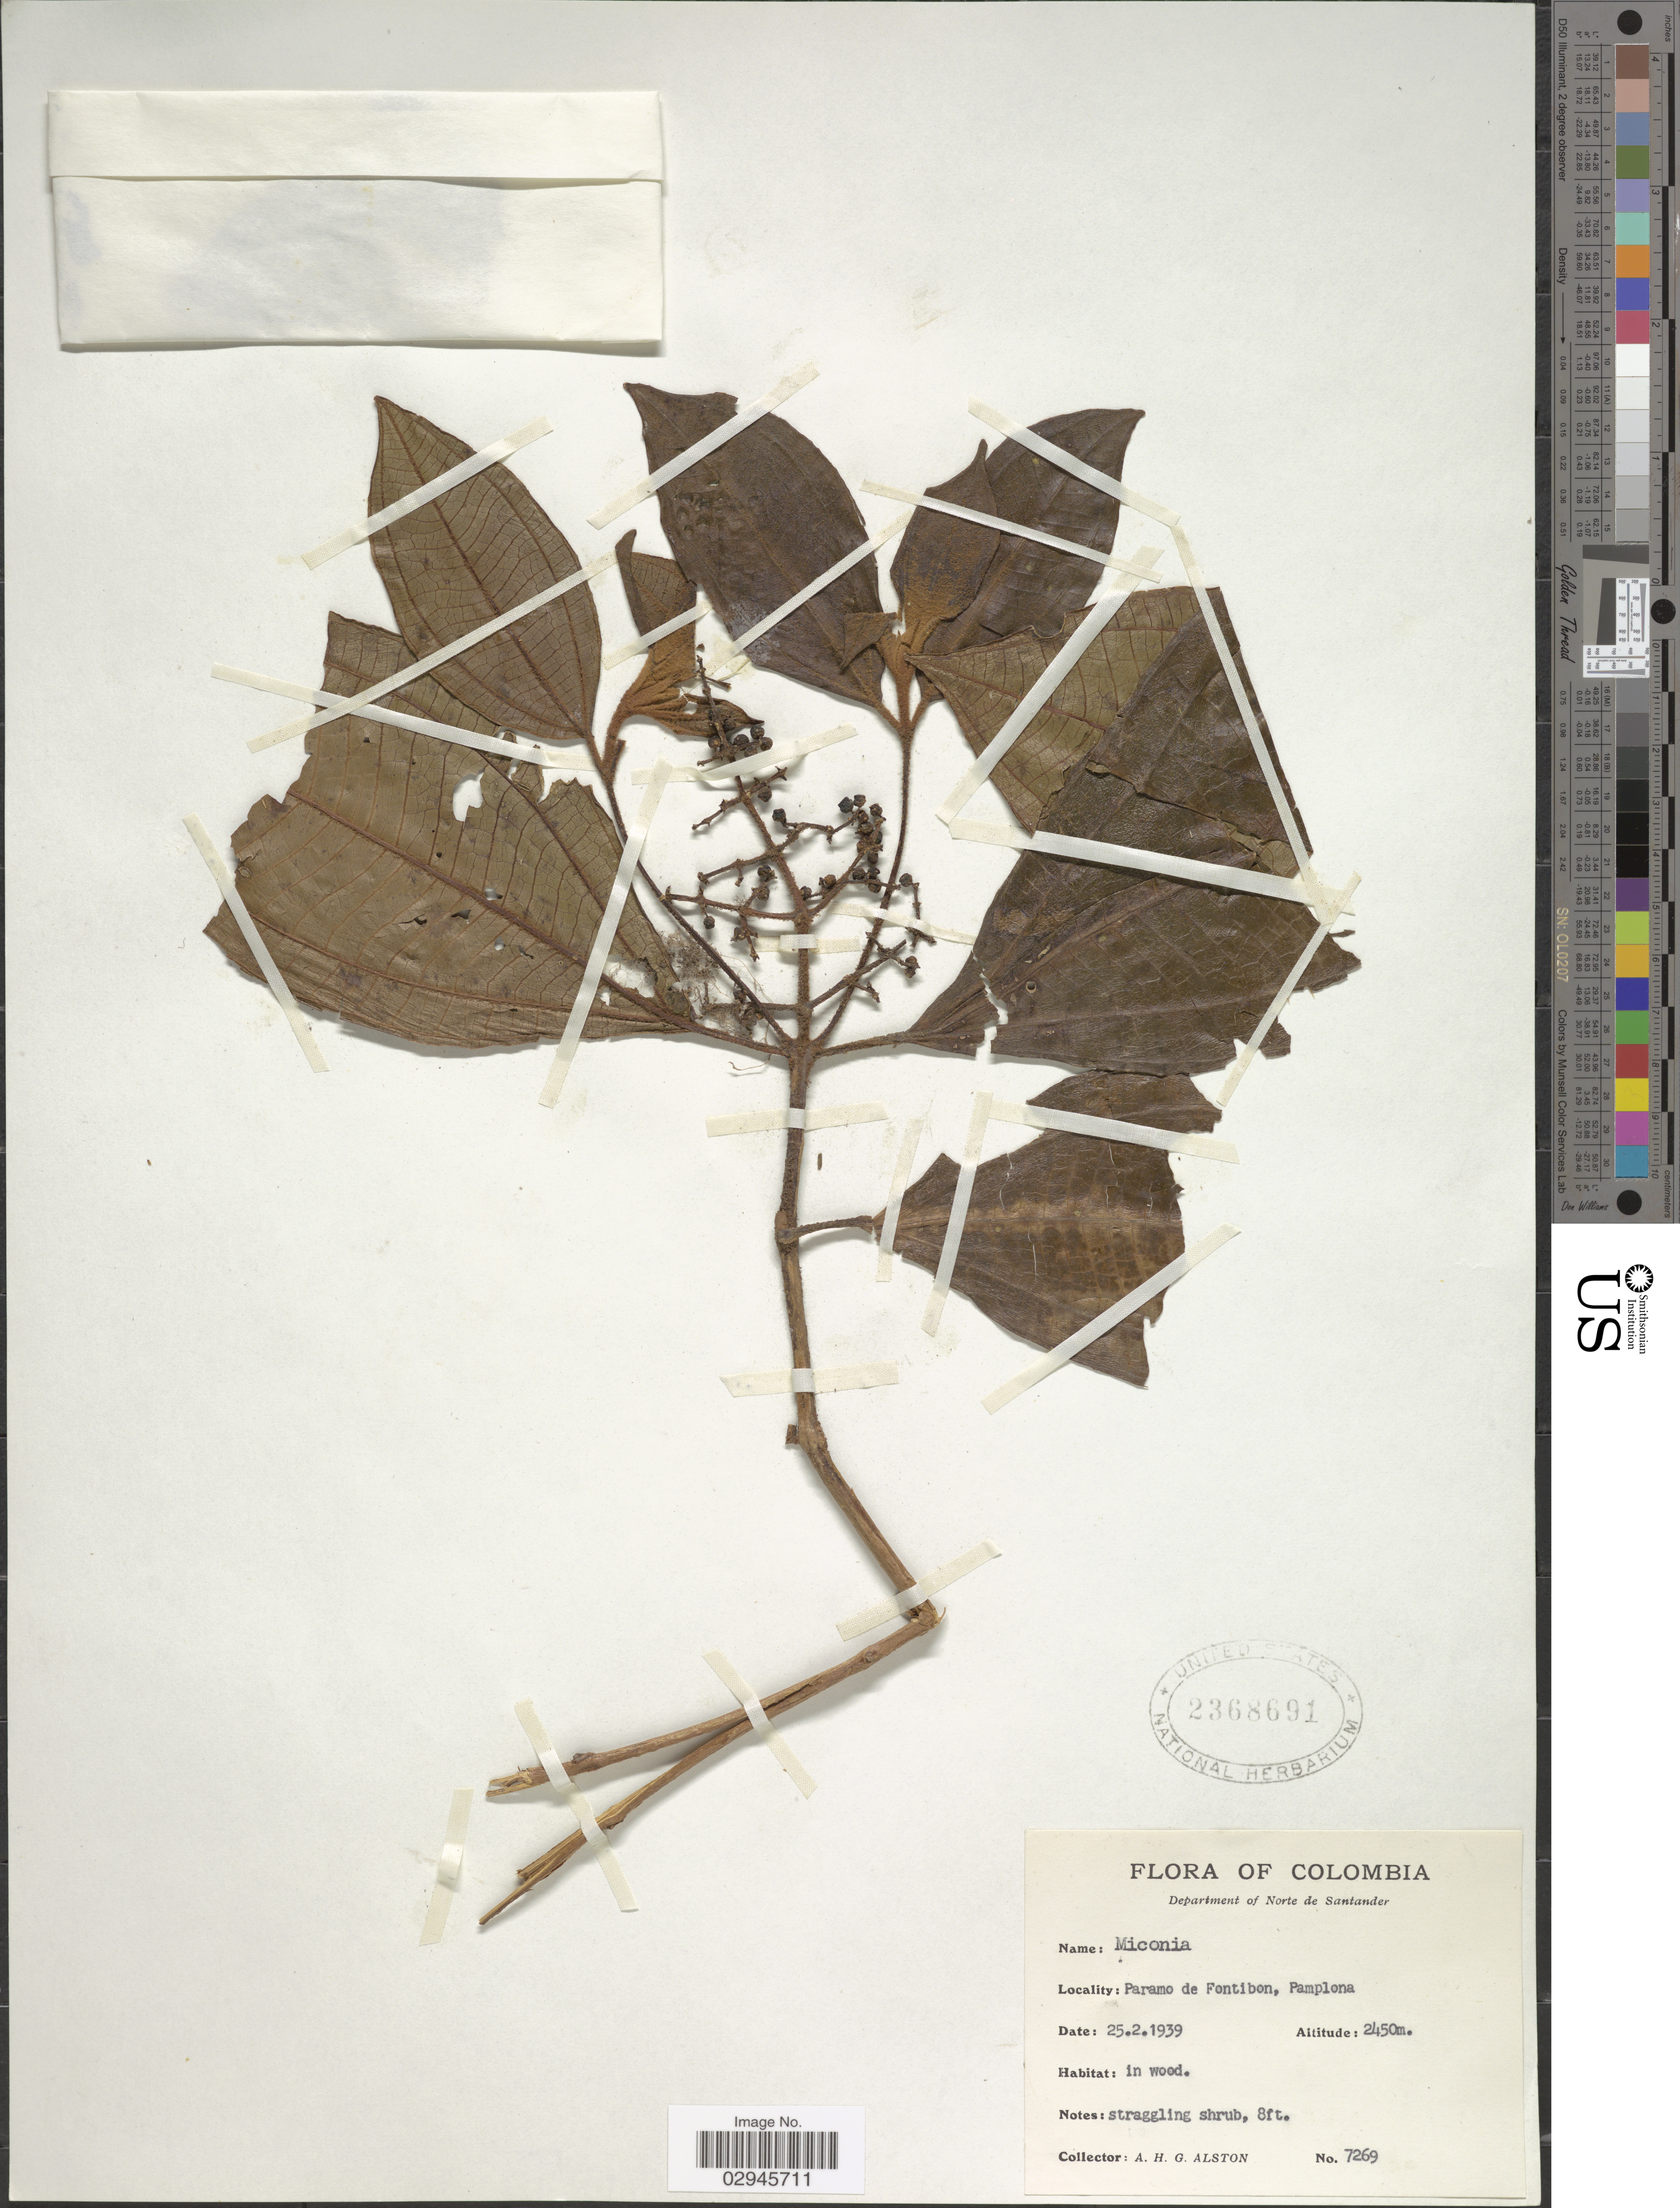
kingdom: Plantae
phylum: Tracheophyta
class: Magnoliopsida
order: Myrtales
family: Melastomataceae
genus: Miconia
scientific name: Miconia sp.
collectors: A. H. Alston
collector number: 7269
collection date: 1939-02-25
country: Colombia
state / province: Norte de Santander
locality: Department of Norte de Santander. Paramo de Fontibon, Pamplona.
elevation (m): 2450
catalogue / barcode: US 2368691